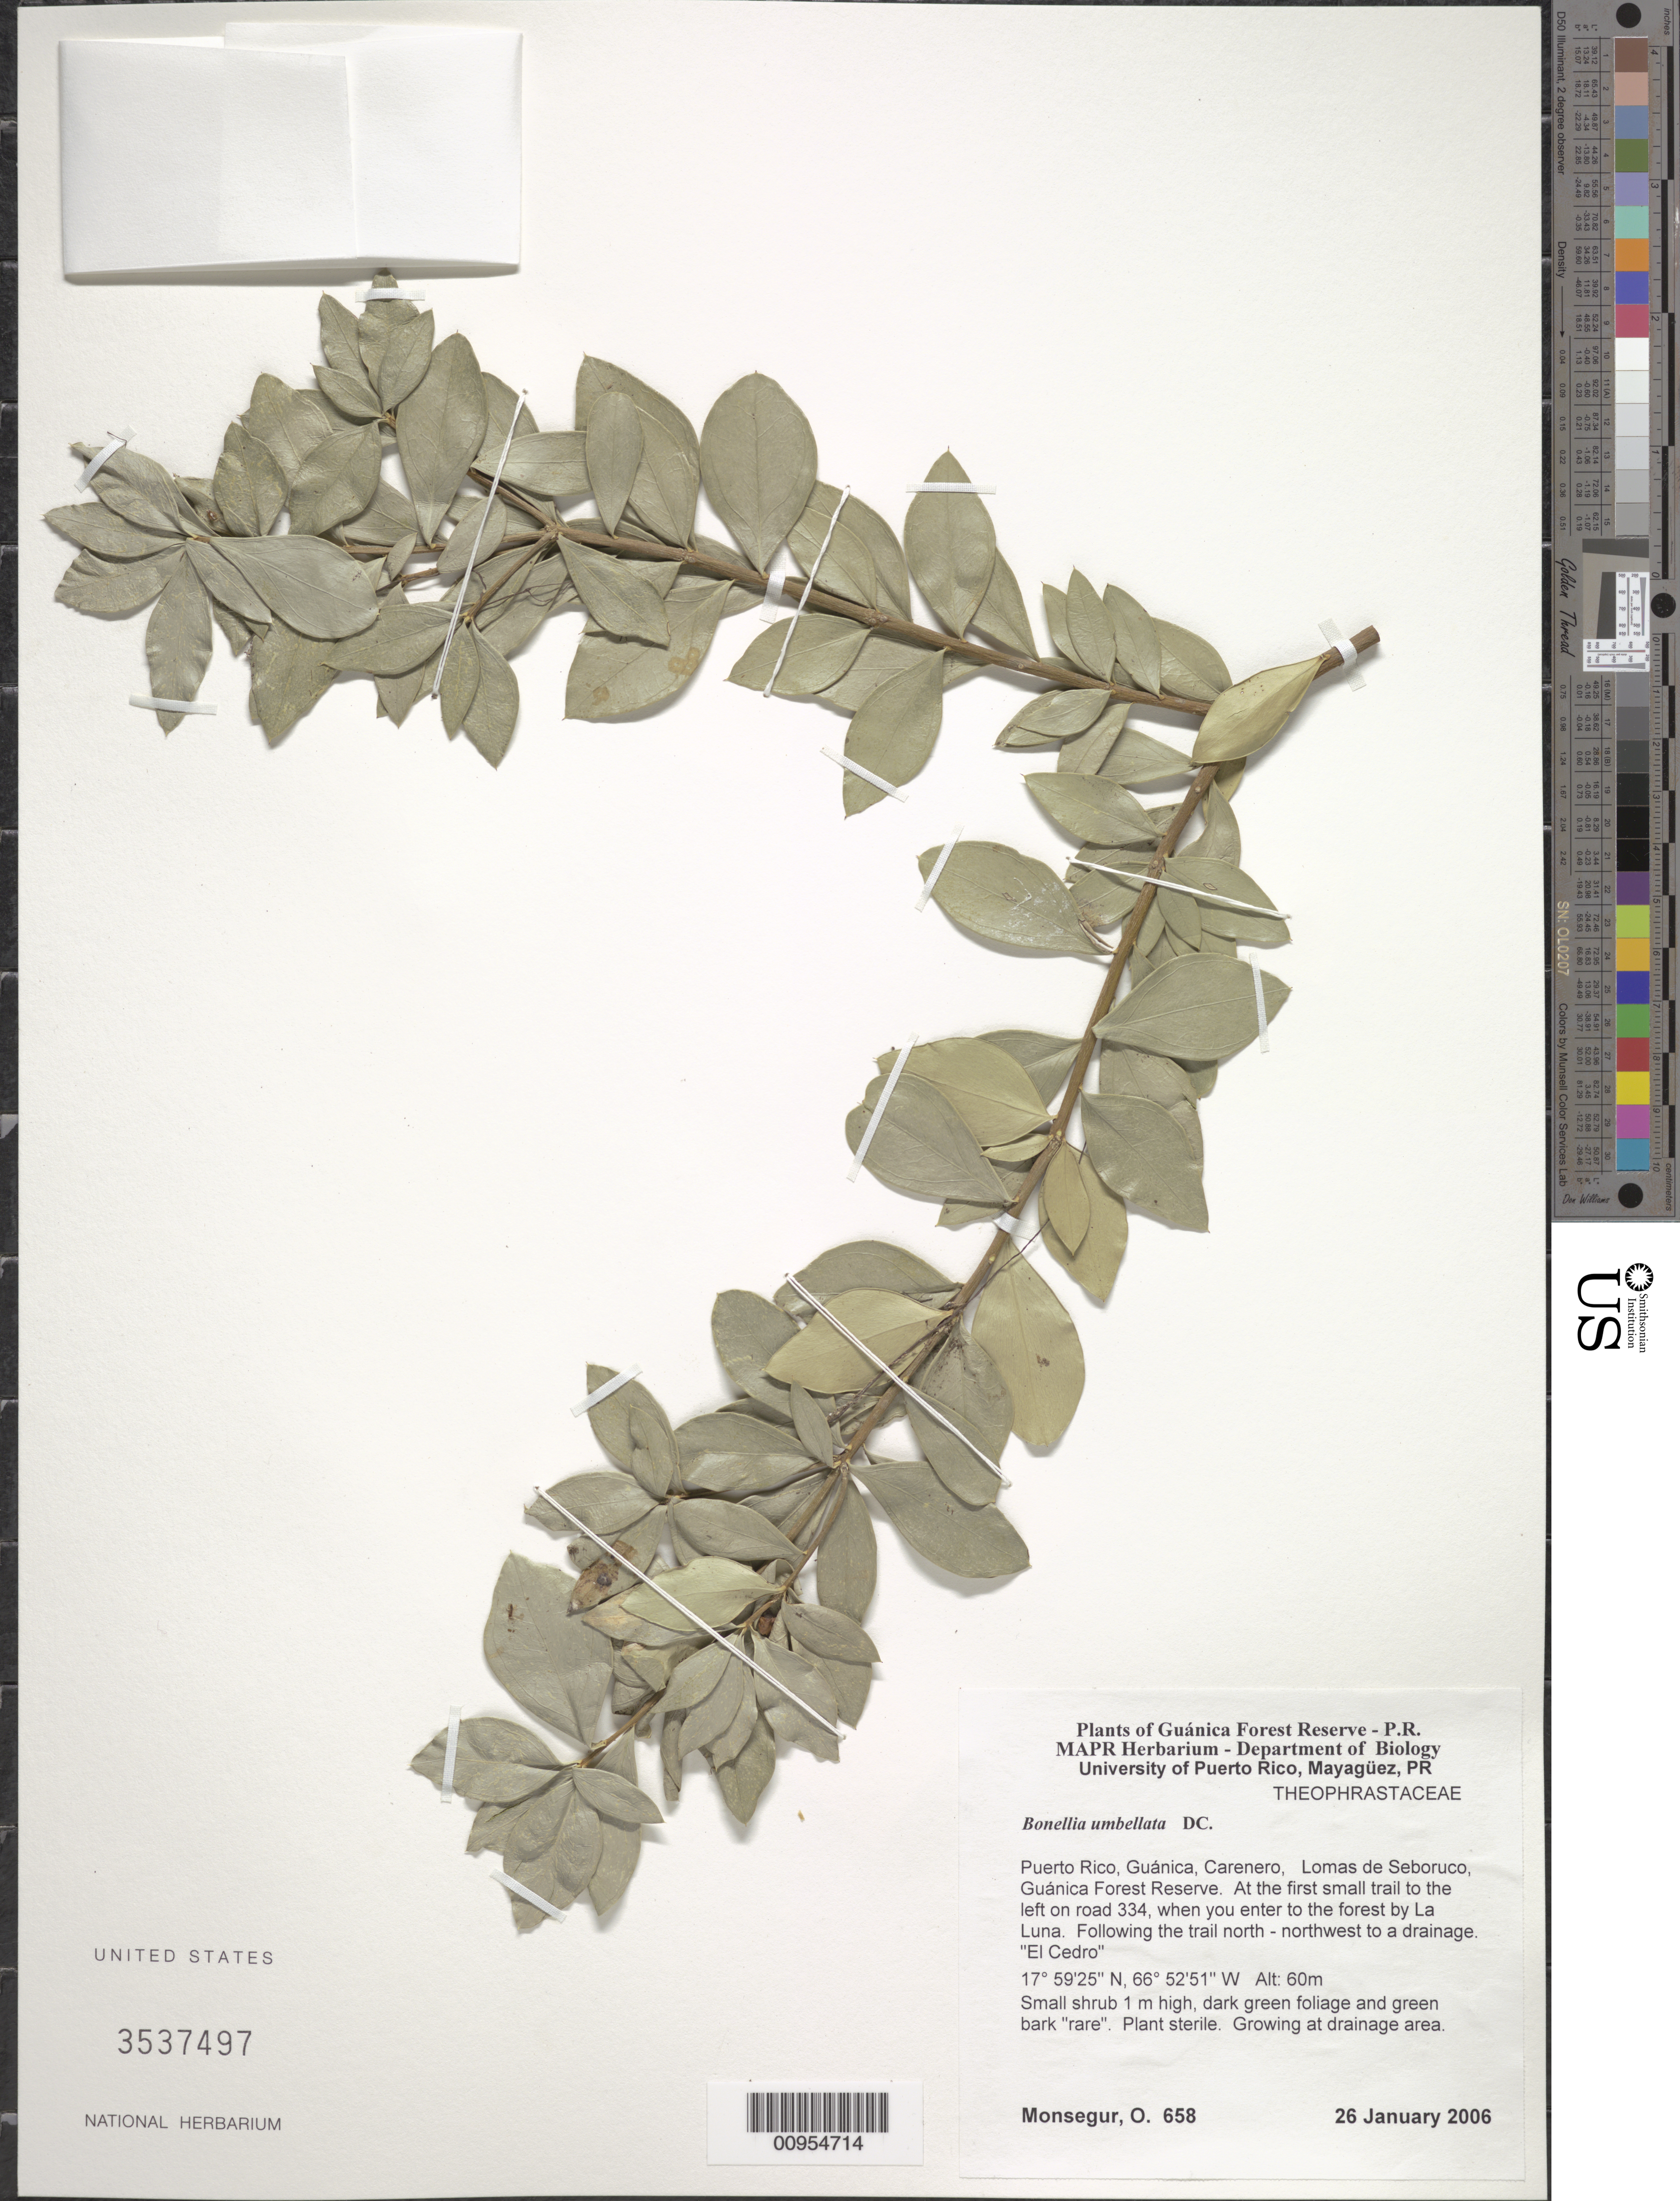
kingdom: Plantae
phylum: Tracheophyta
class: Magnoliopsida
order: Ericales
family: Primulaceae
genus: Bonellia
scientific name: Bonellia umbellata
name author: (A. DC.) B. Ståhl & Källersjö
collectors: O. Monsegur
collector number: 658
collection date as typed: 26 Jan 2006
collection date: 2006-01-26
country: Puerto Rico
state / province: Guánica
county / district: Carenero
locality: Guánica Forest Reserve. Lomas de Seboruco, from road 334, taking Ojo de Agua Trail to the south.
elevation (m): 60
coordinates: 17.5925, 66.525144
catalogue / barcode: US 3537497